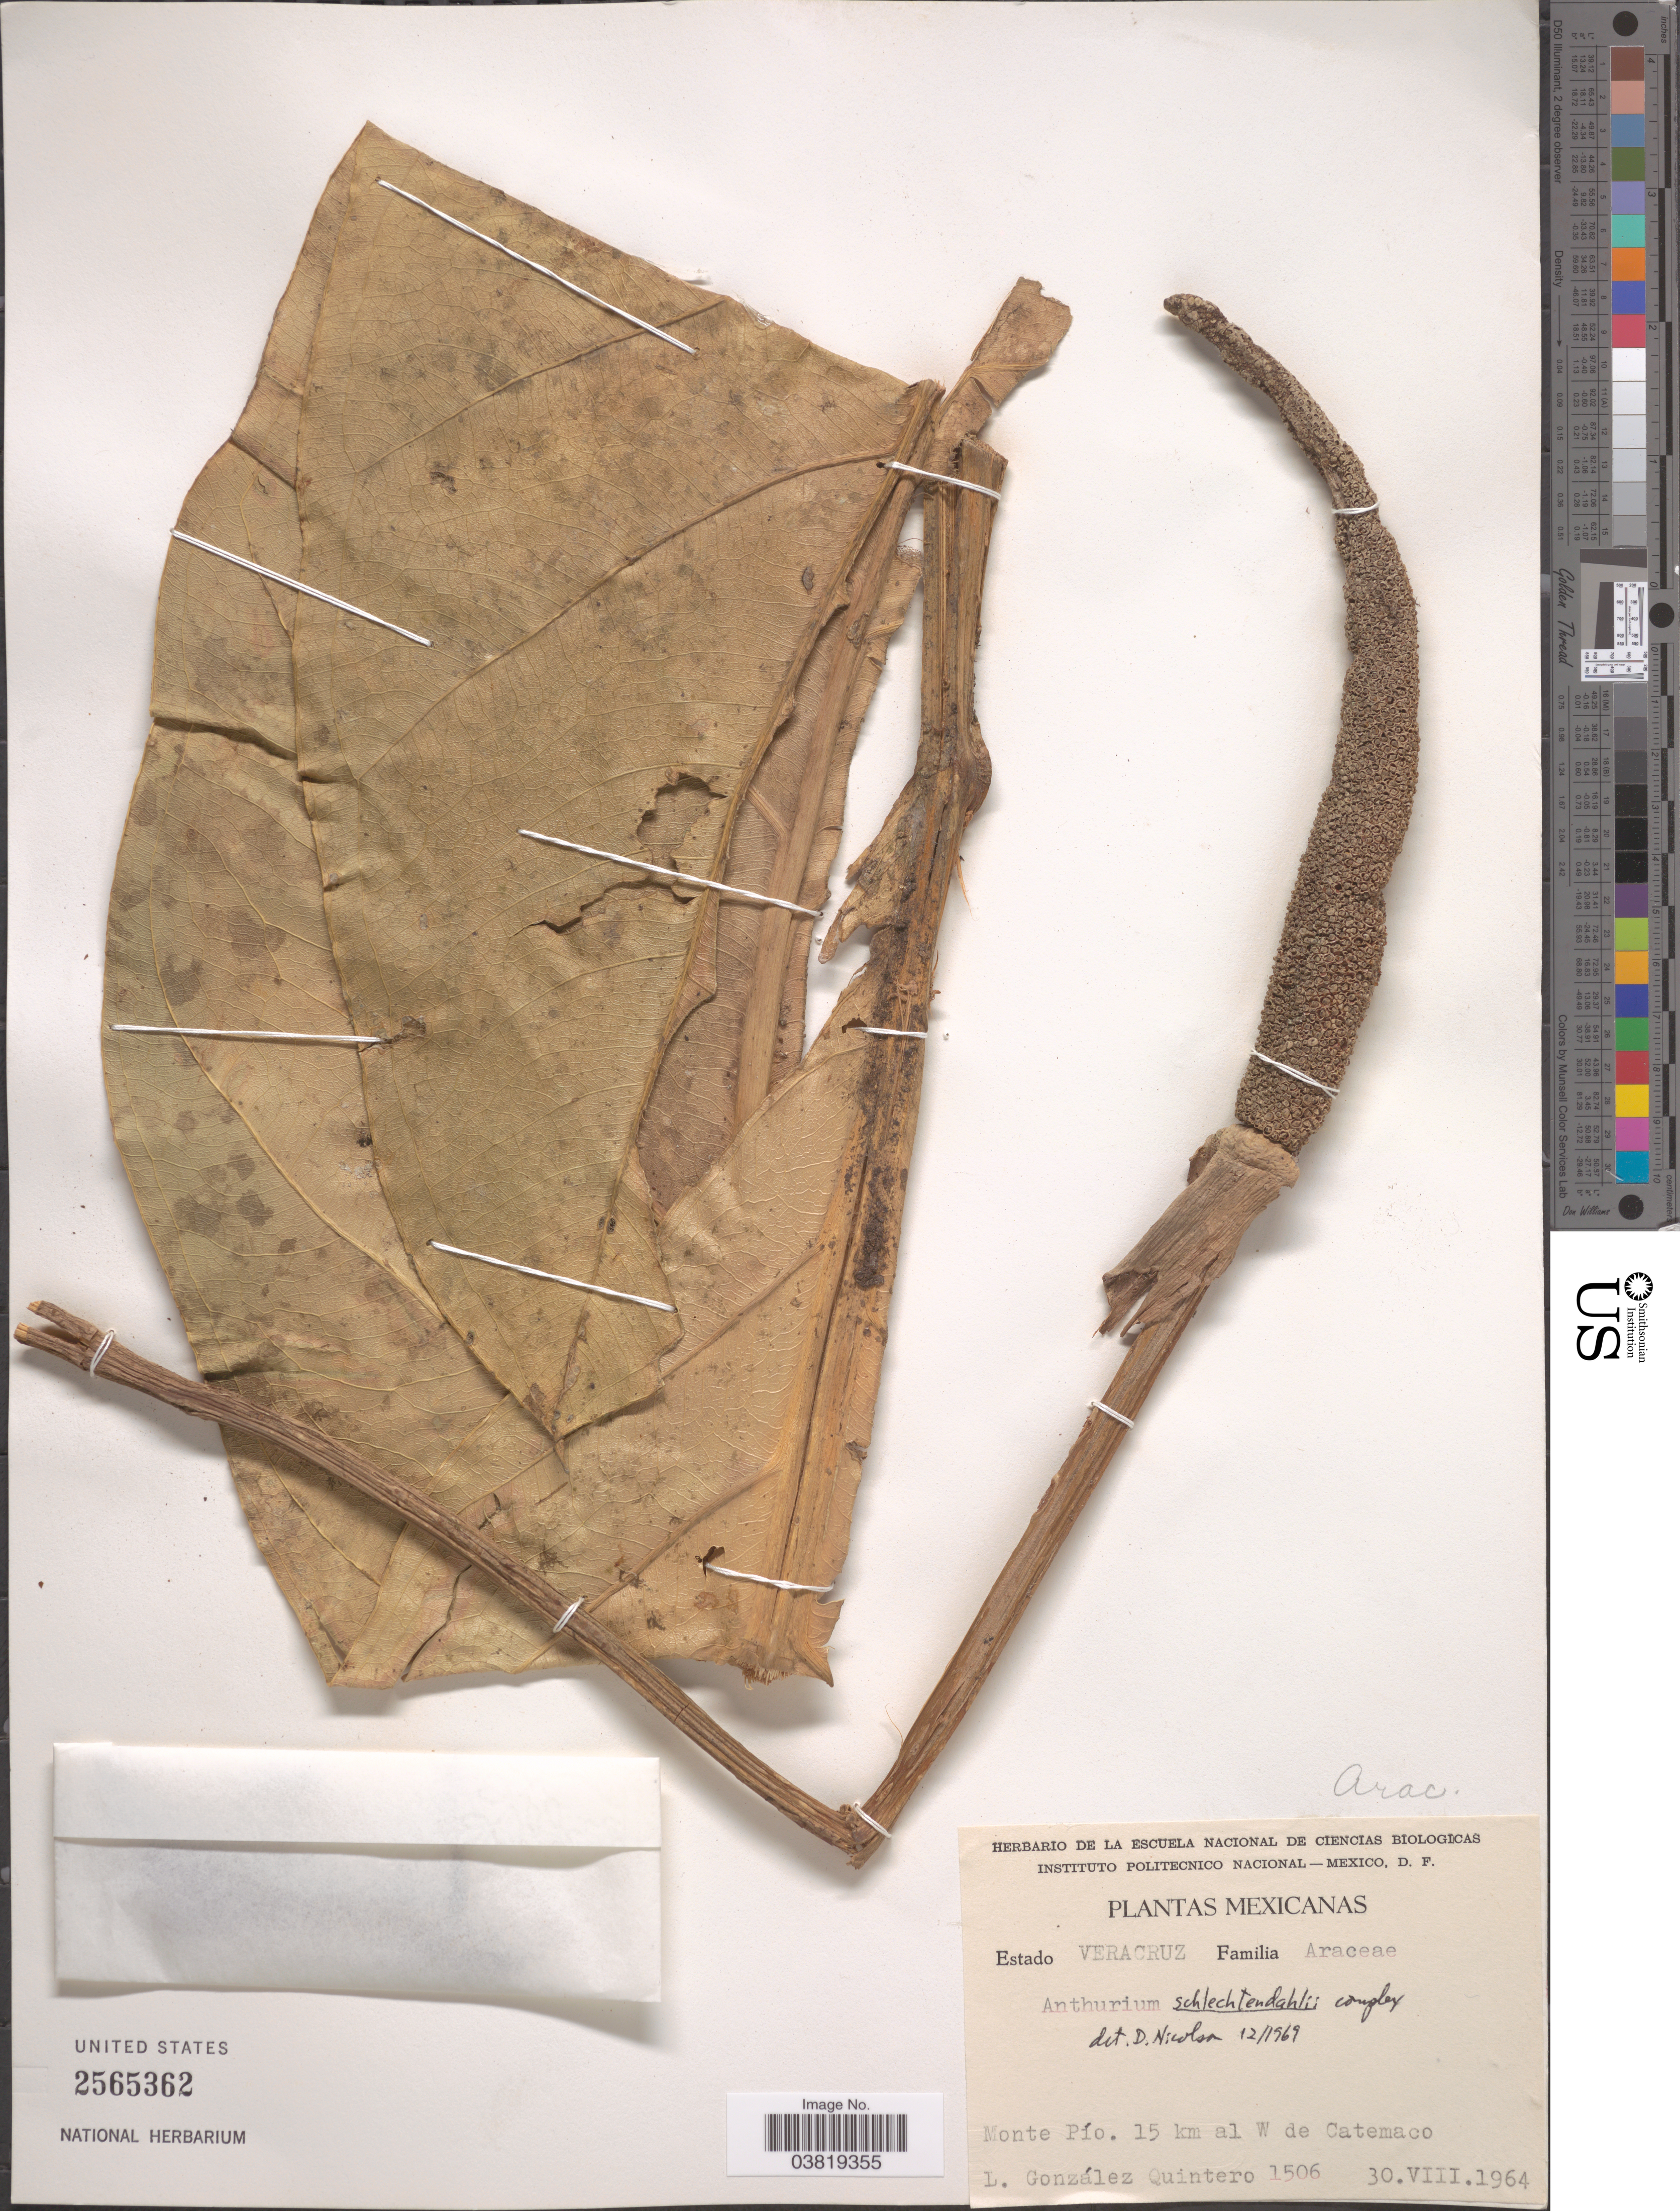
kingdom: Plantae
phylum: Tracheophyta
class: Liliopsida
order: Alismatales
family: Araceae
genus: Anthurium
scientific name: Anthurium schlechtendalii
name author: Kunth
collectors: L. González Quintero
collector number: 1506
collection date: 1964-08-30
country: Mexico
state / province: Veracruz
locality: Estado Veracruz. Monte Pío. 15 km al W de Catemaco.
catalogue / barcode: US 2565362